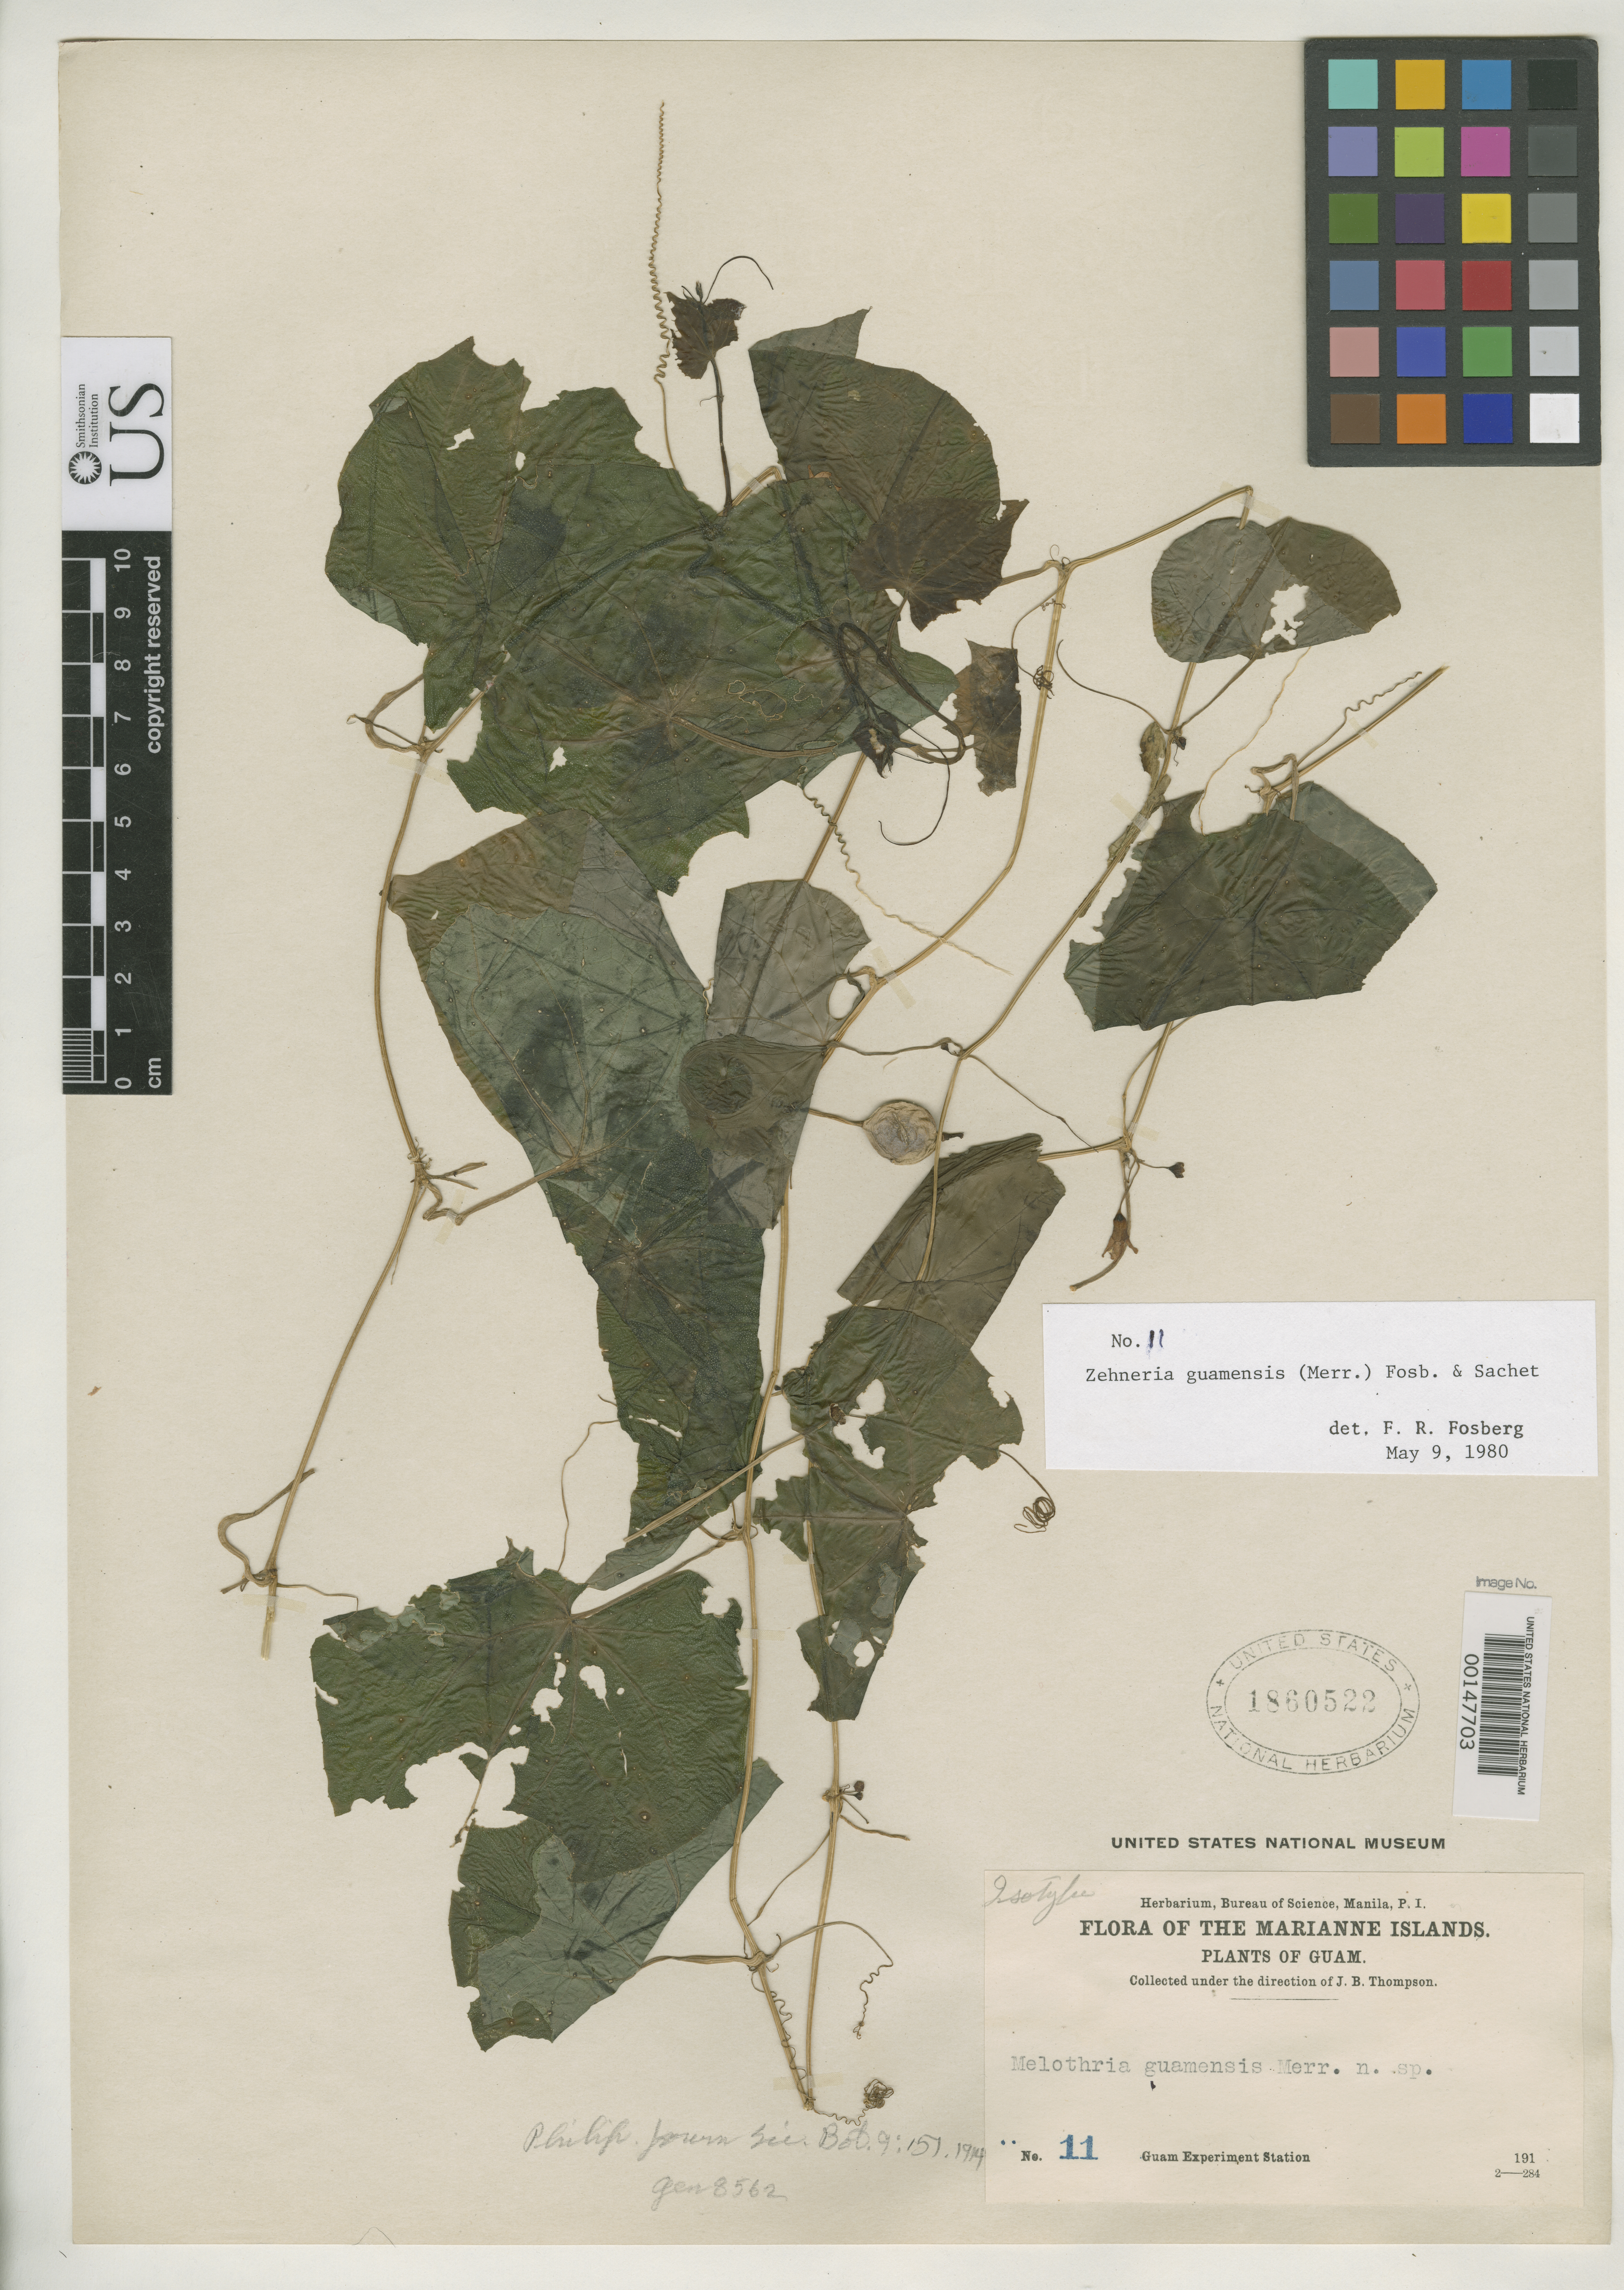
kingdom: Plantae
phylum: Tracheophyta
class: Magnoliopsida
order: Cucurbitales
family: Cucurbitaceae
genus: Melothria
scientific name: Melothria guamensis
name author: Merr.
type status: Isotype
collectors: Guam Exp. Sta.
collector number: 11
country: Guam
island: Guam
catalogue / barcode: US 1860522